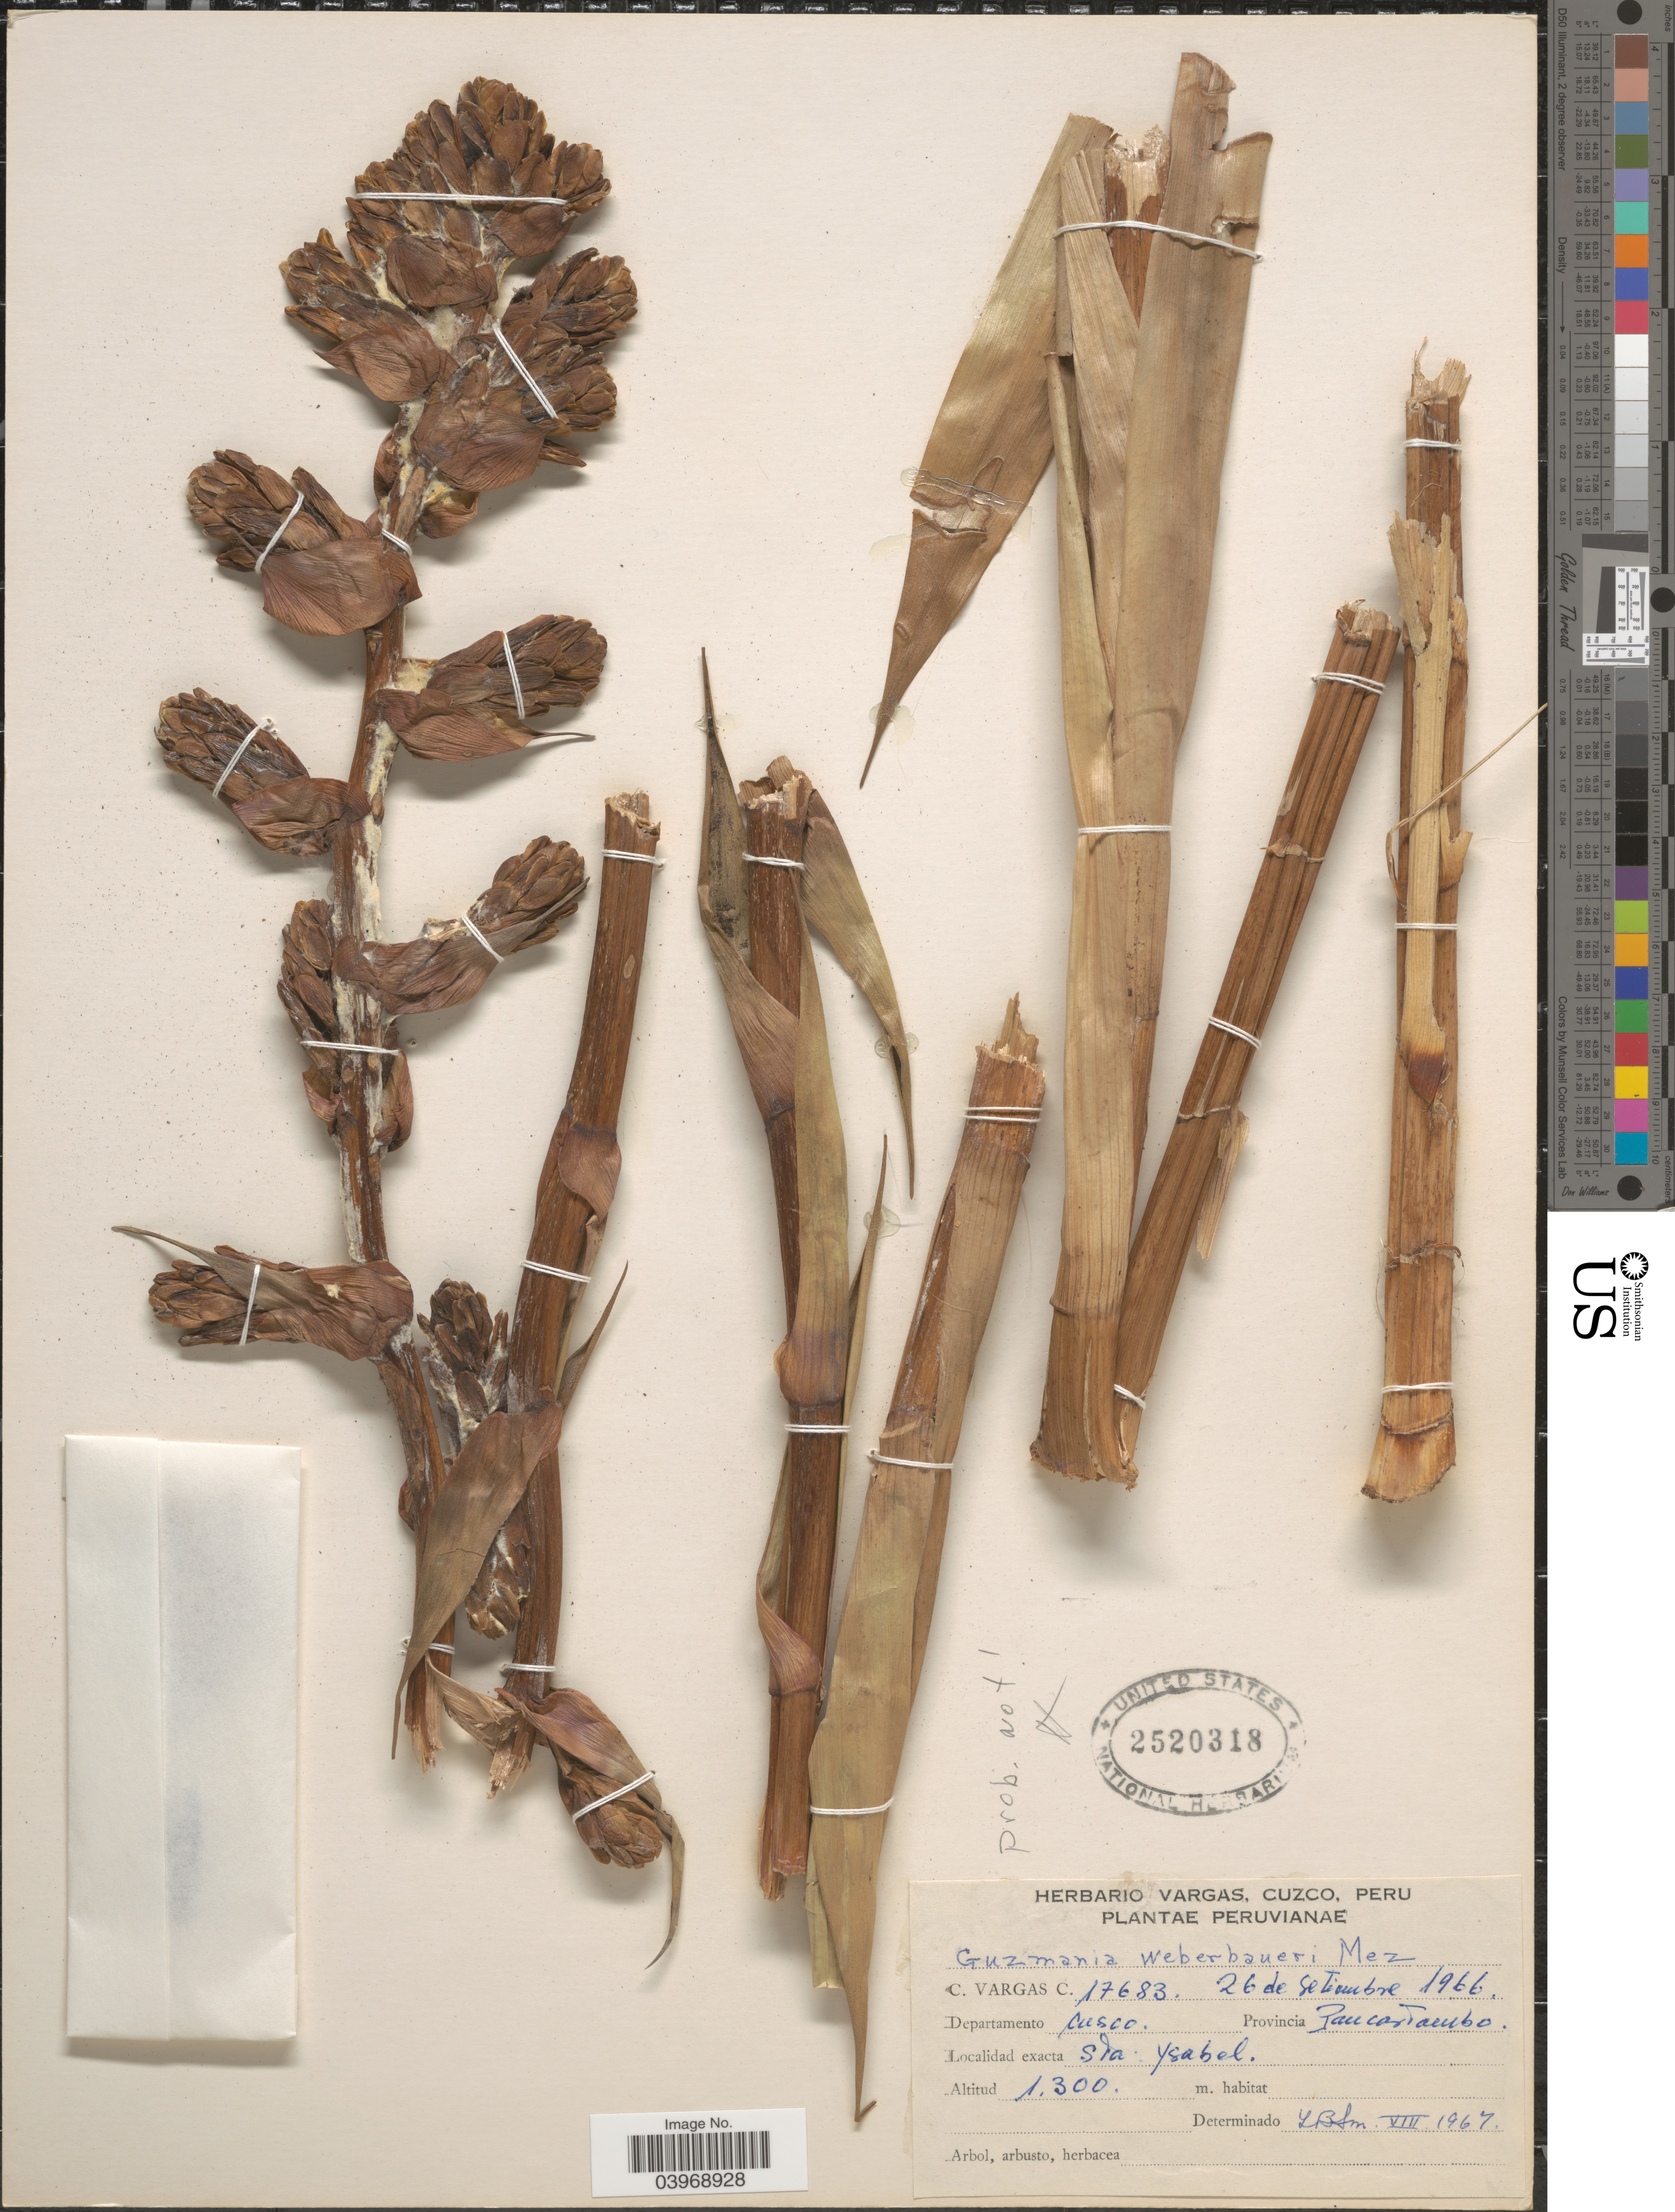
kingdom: Plantae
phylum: Tracheophyta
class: Liliopsida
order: Poales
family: Bromeliaceae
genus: Guzmania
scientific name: Guzmania weberbaueri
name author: Mez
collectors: C. Vargas Calderón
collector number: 17683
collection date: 1966-09-26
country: Peru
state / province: Cusco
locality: Departamento Cusco. Provincia Paucartambo. Sta. Ysabel.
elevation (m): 1300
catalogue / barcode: US 2520318